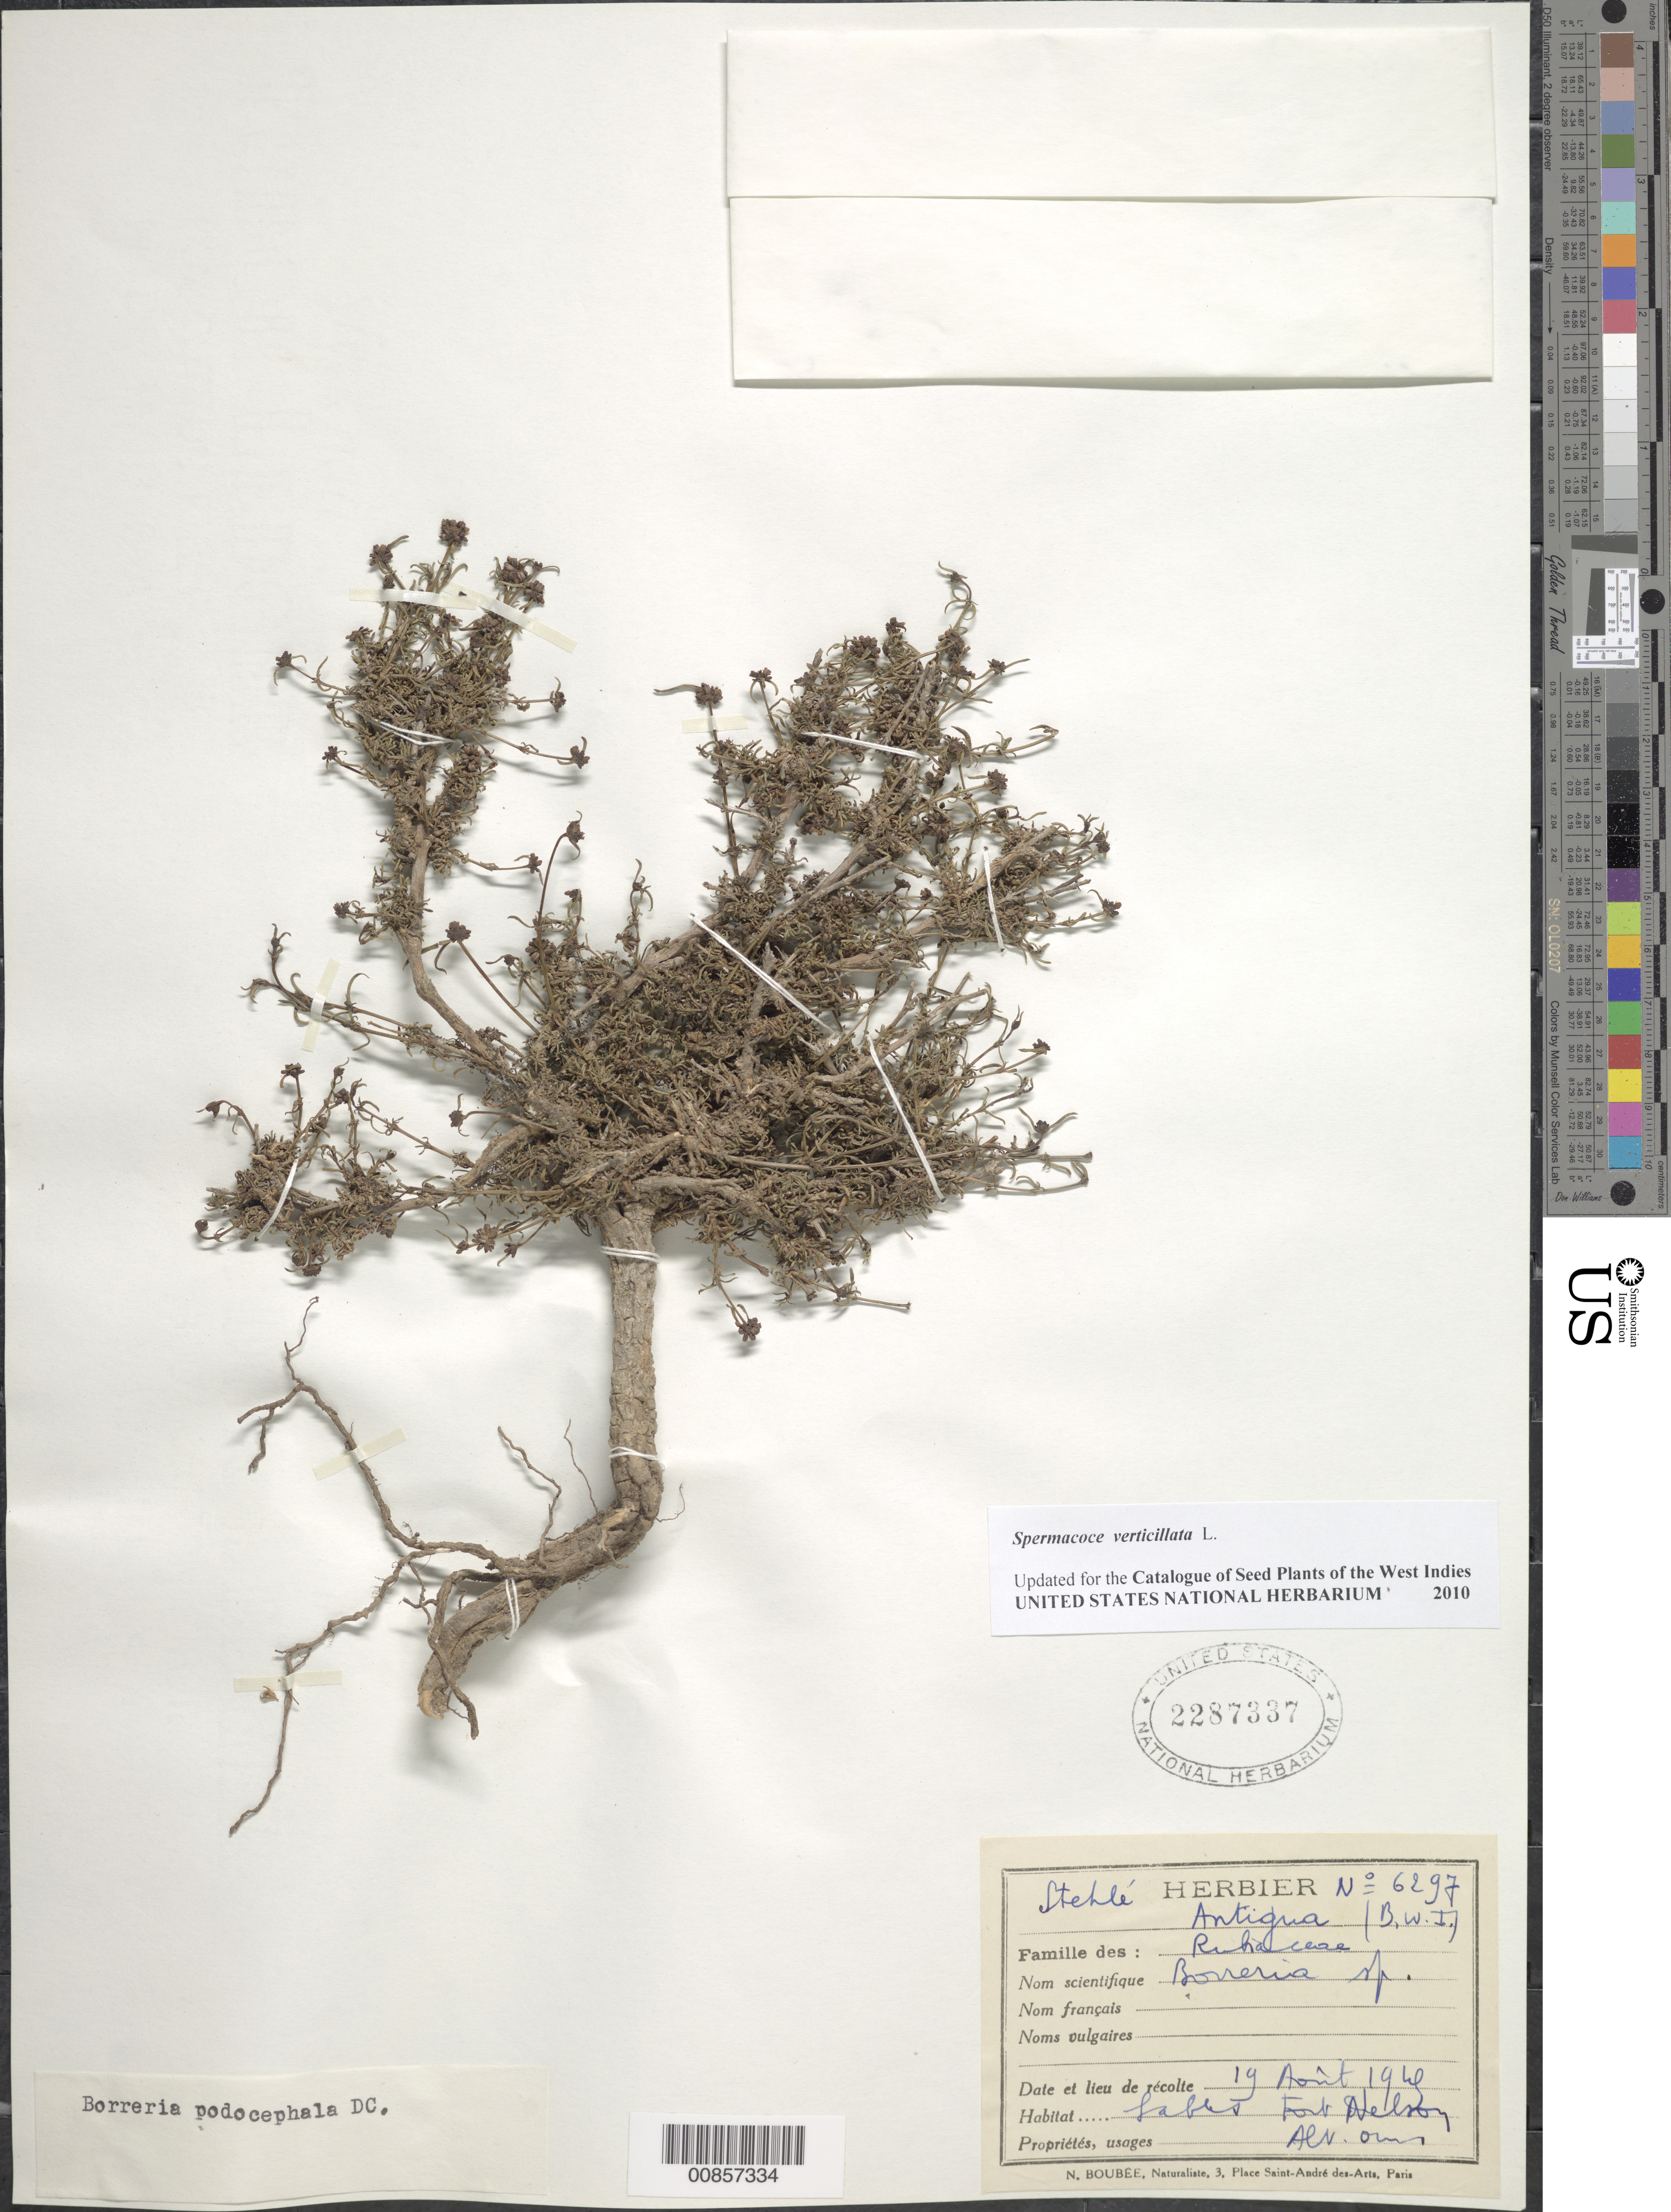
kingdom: Plantae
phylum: Tracheophyta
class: Magnoliopsida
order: Gentianales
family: Rubiaceae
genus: Spermacoce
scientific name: Spermacoce verticillata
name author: L.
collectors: H. Stehlé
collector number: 6297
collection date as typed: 19 Aug 1948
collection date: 1948-08-19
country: Antigua and Barbuda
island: Leeward Is.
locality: Fort Nelson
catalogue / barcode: US 2287337